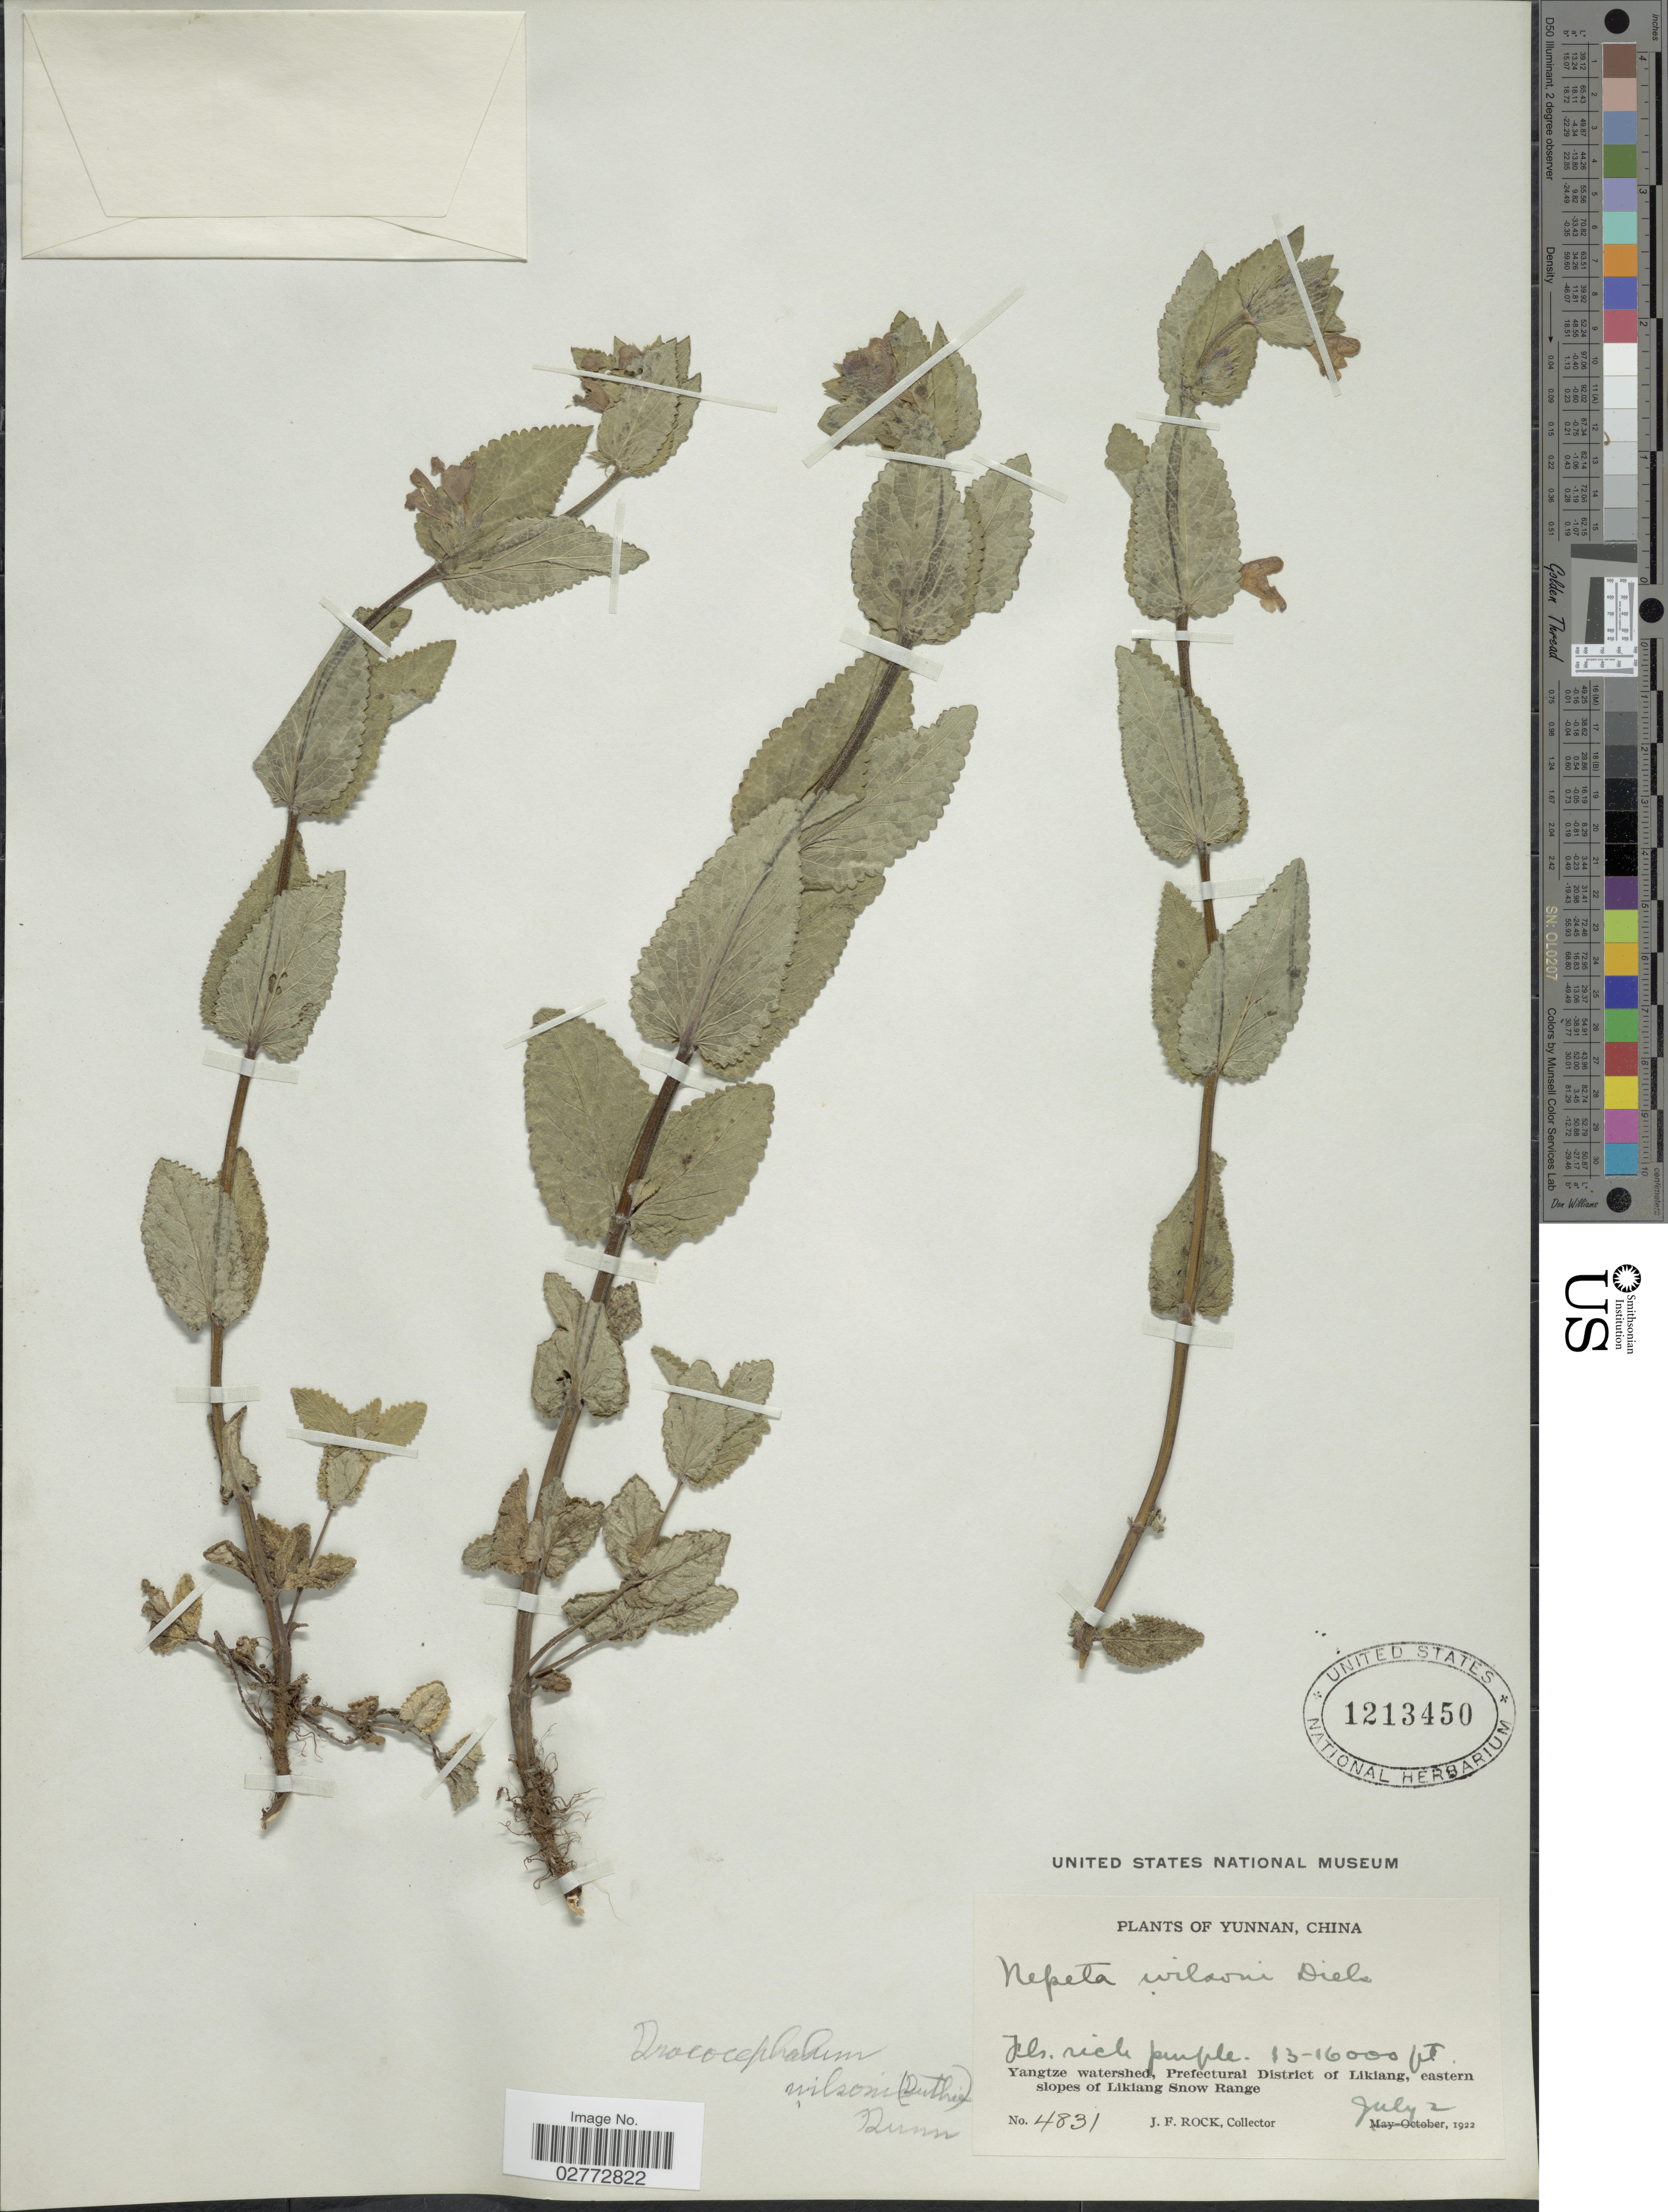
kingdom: Plantae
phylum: Tracheophyta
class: Magnoliopsida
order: Lamiales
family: Lamiaceae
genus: Dracocephalum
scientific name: Dracocephalum wilsonii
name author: (Duthie)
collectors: J. Rock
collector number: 4831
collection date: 1922-07-02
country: China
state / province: Yunnan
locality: Yangtze watershed, Prefectural District of Likiang, eastern slopes of Likiang Snow Range.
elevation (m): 3962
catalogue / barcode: US 1213450